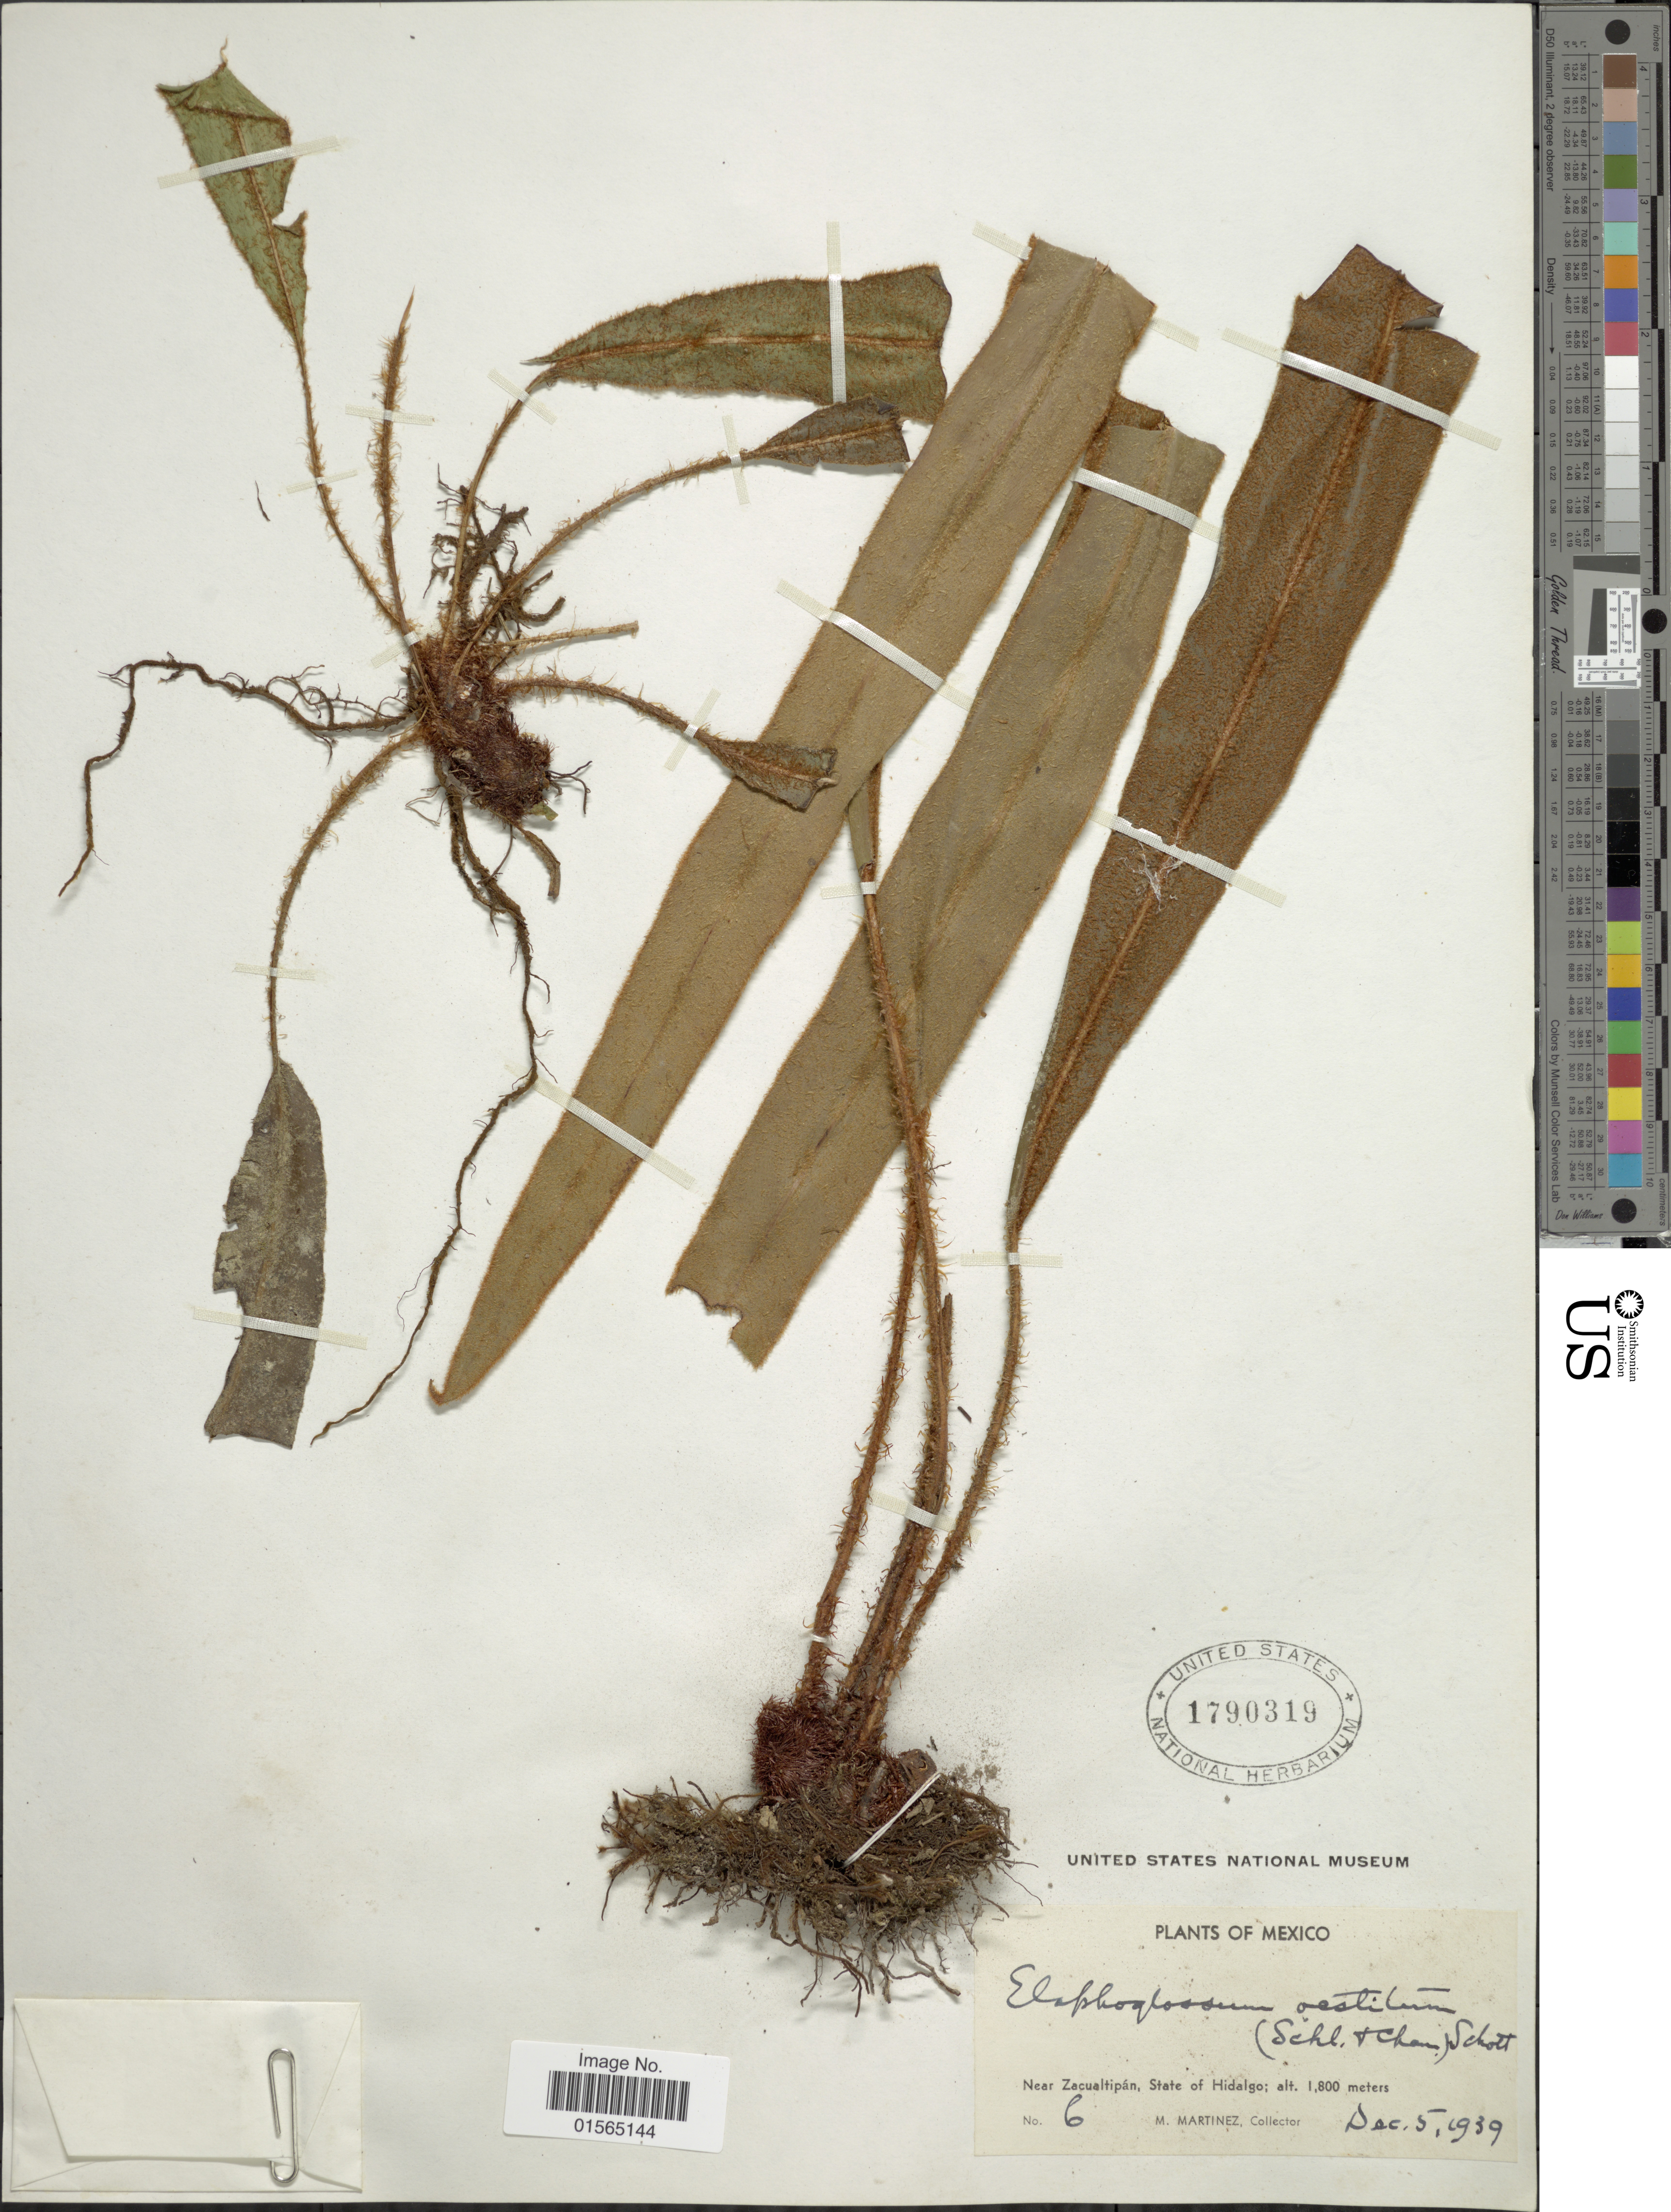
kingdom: Plantae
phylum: Tracheophyta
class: Polypodiopsida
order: Polypodiales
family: Dryopteridaceae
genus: Elaphoglossum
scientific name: Elaphoglossum vestitum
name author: (Schltdl. & Cham.) Schott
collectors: M. Martinez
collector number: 6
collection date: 1939-12-05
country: Mexico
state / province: Hidalgo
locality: Near Zacualtipan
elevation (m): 1800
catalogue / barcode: US 1790319